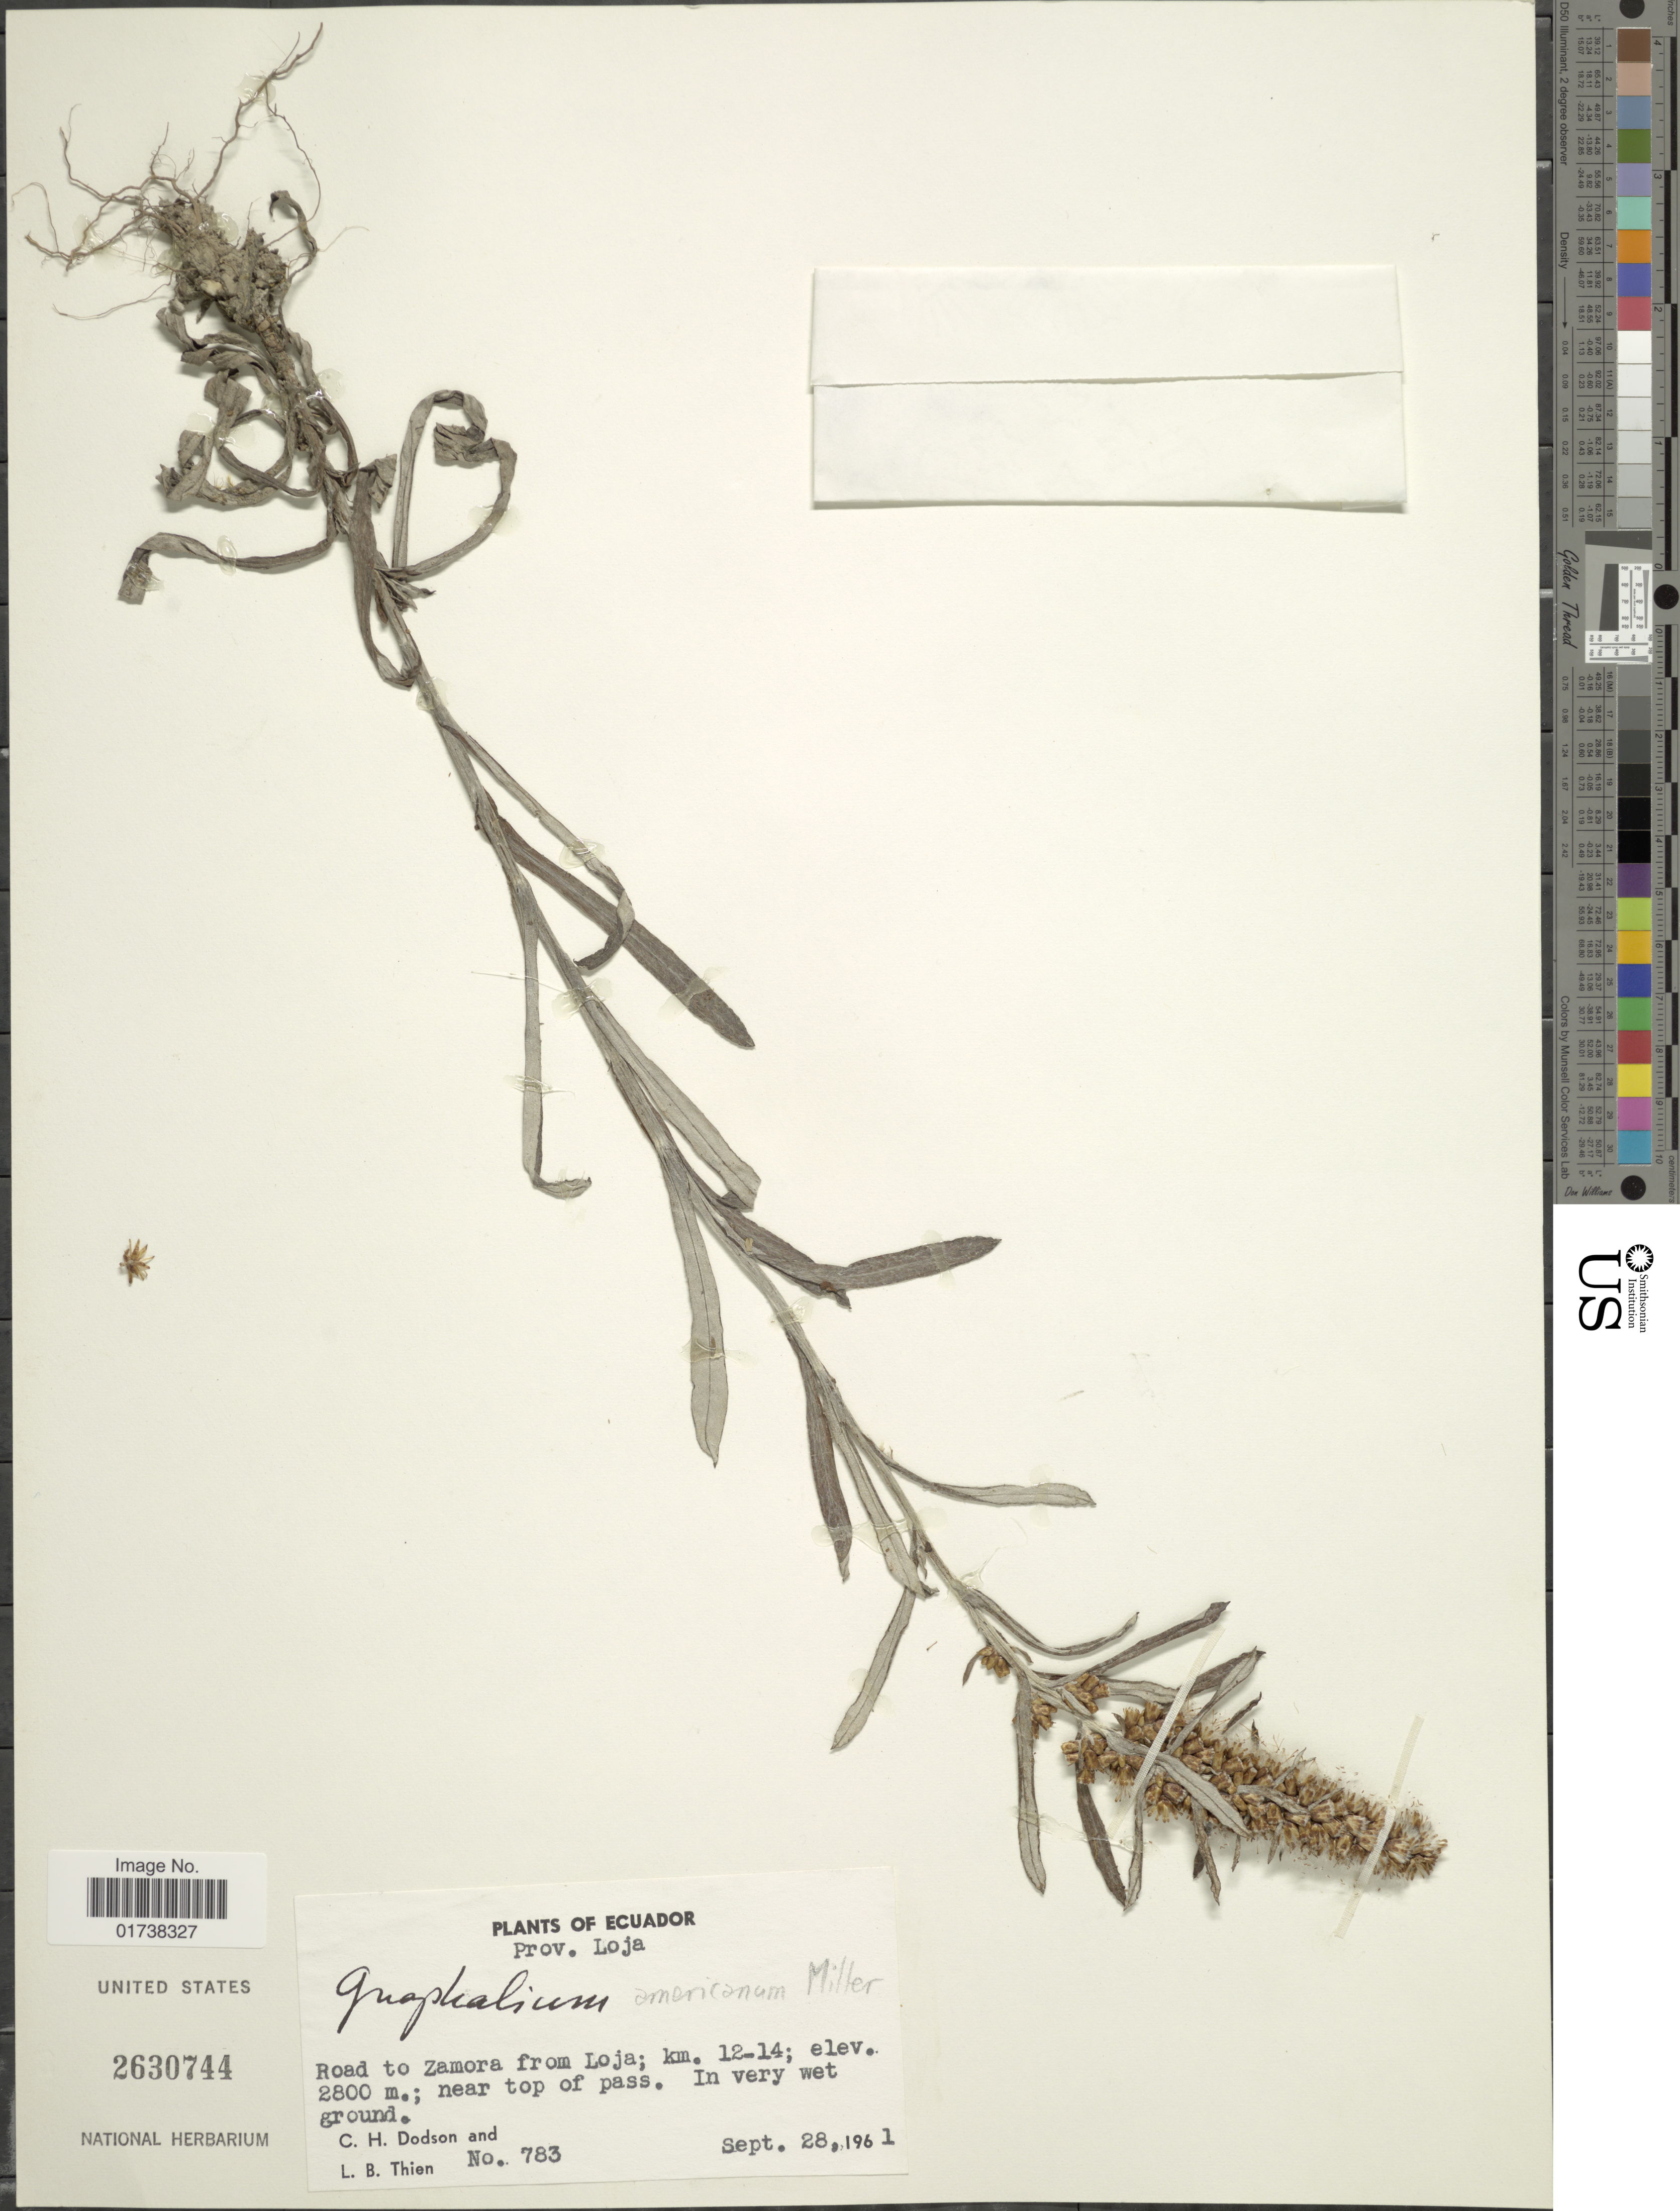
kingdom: Plantae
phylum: Tracheophyta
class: Magnoliopsida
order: Asterales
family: Asteraceae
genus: Gamochaeta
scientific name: Gamochaeta americana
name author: (Mill.) Wedd.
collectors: C. H. Dodson & L. Thien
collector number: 783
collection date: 1961-09-28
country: Ecuador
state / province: Loja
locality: Road to Zamora from Loja; km. 12-14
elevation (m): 2800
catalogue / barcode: US 2630744